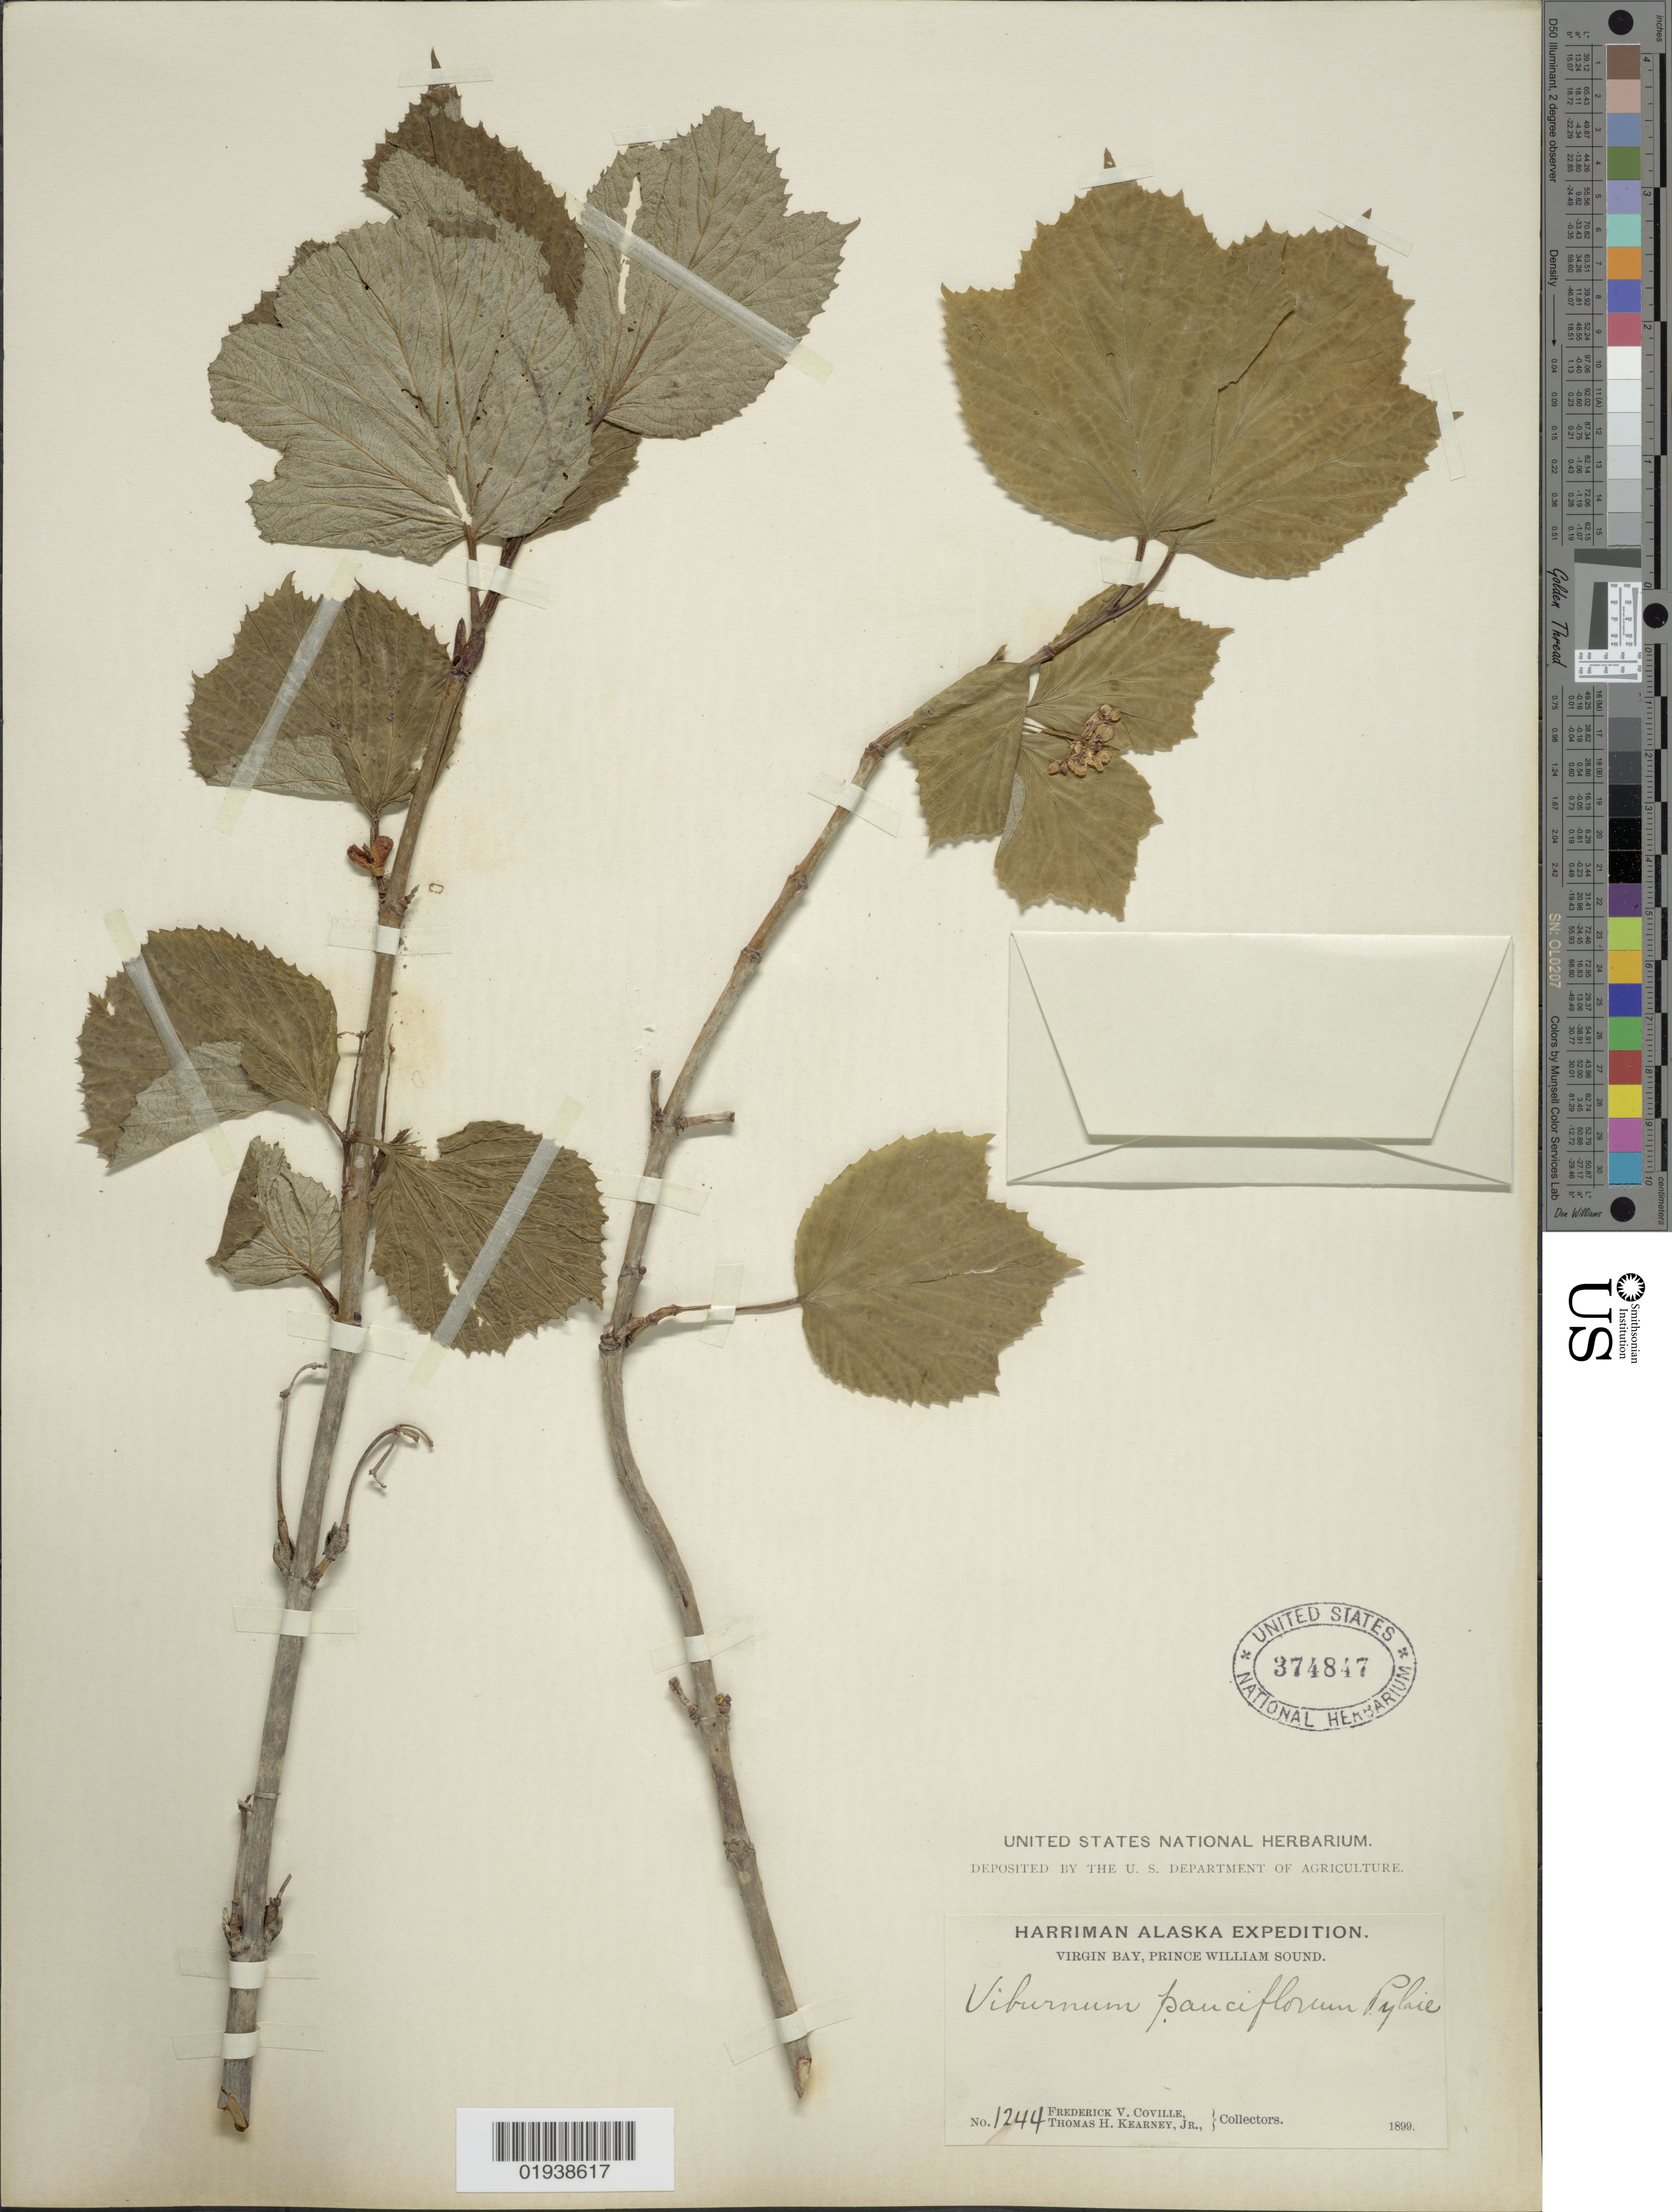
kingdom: Plantae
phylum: Tracheophyta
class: Magnoliopsida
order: Dipsacales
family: Viburnaceae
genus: Viburnum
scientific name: Viburnum edule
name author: (Michx.) Raf.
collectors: F. V. Coville & T. H. Kearney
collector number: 1244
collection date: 1899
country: United States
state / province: Alaska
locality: Virgin Bay, Prince William Sound.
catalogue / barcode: US 374847